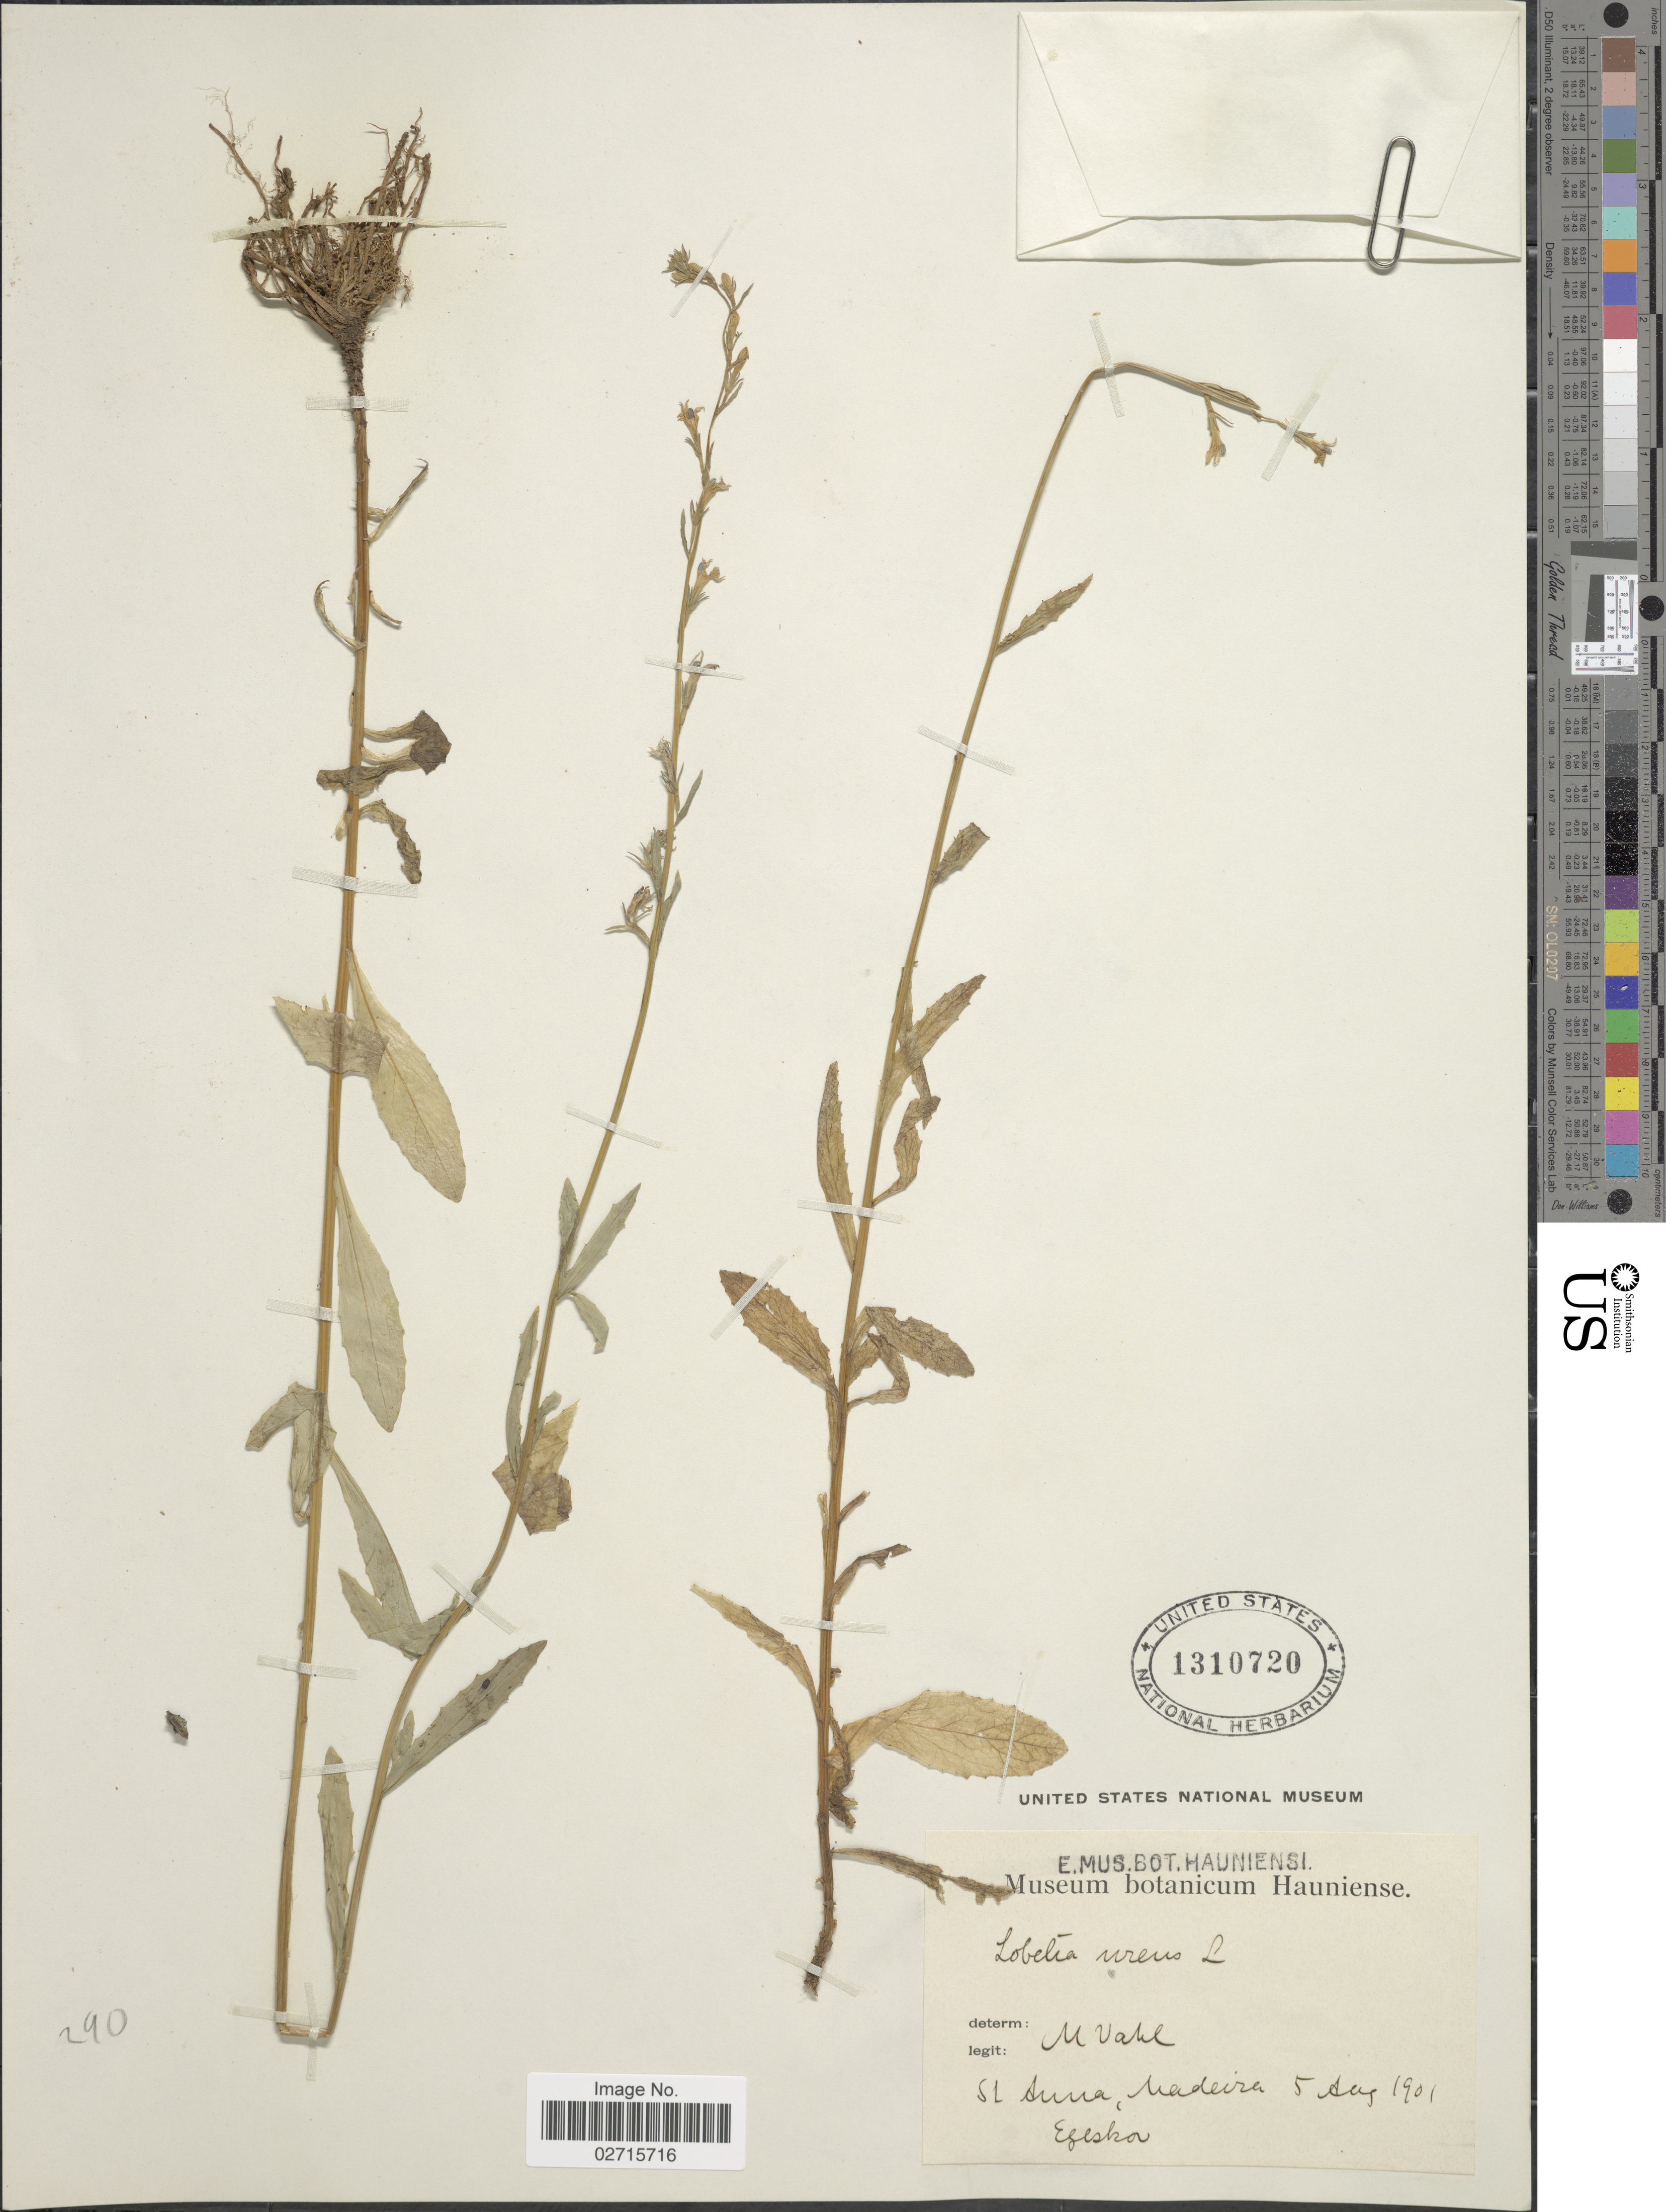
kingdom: Plantae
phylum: Tracheophyta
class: Magnoliopsida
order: Asterales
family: Campanulaceae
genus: Lobelia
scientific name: Lobelia urens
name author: L.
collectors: M. Vahl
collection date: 1901-08-05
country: Portugal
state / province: Madeira (Aut. Reg.)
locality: St Anna, Madeira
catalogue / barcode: US 1310720